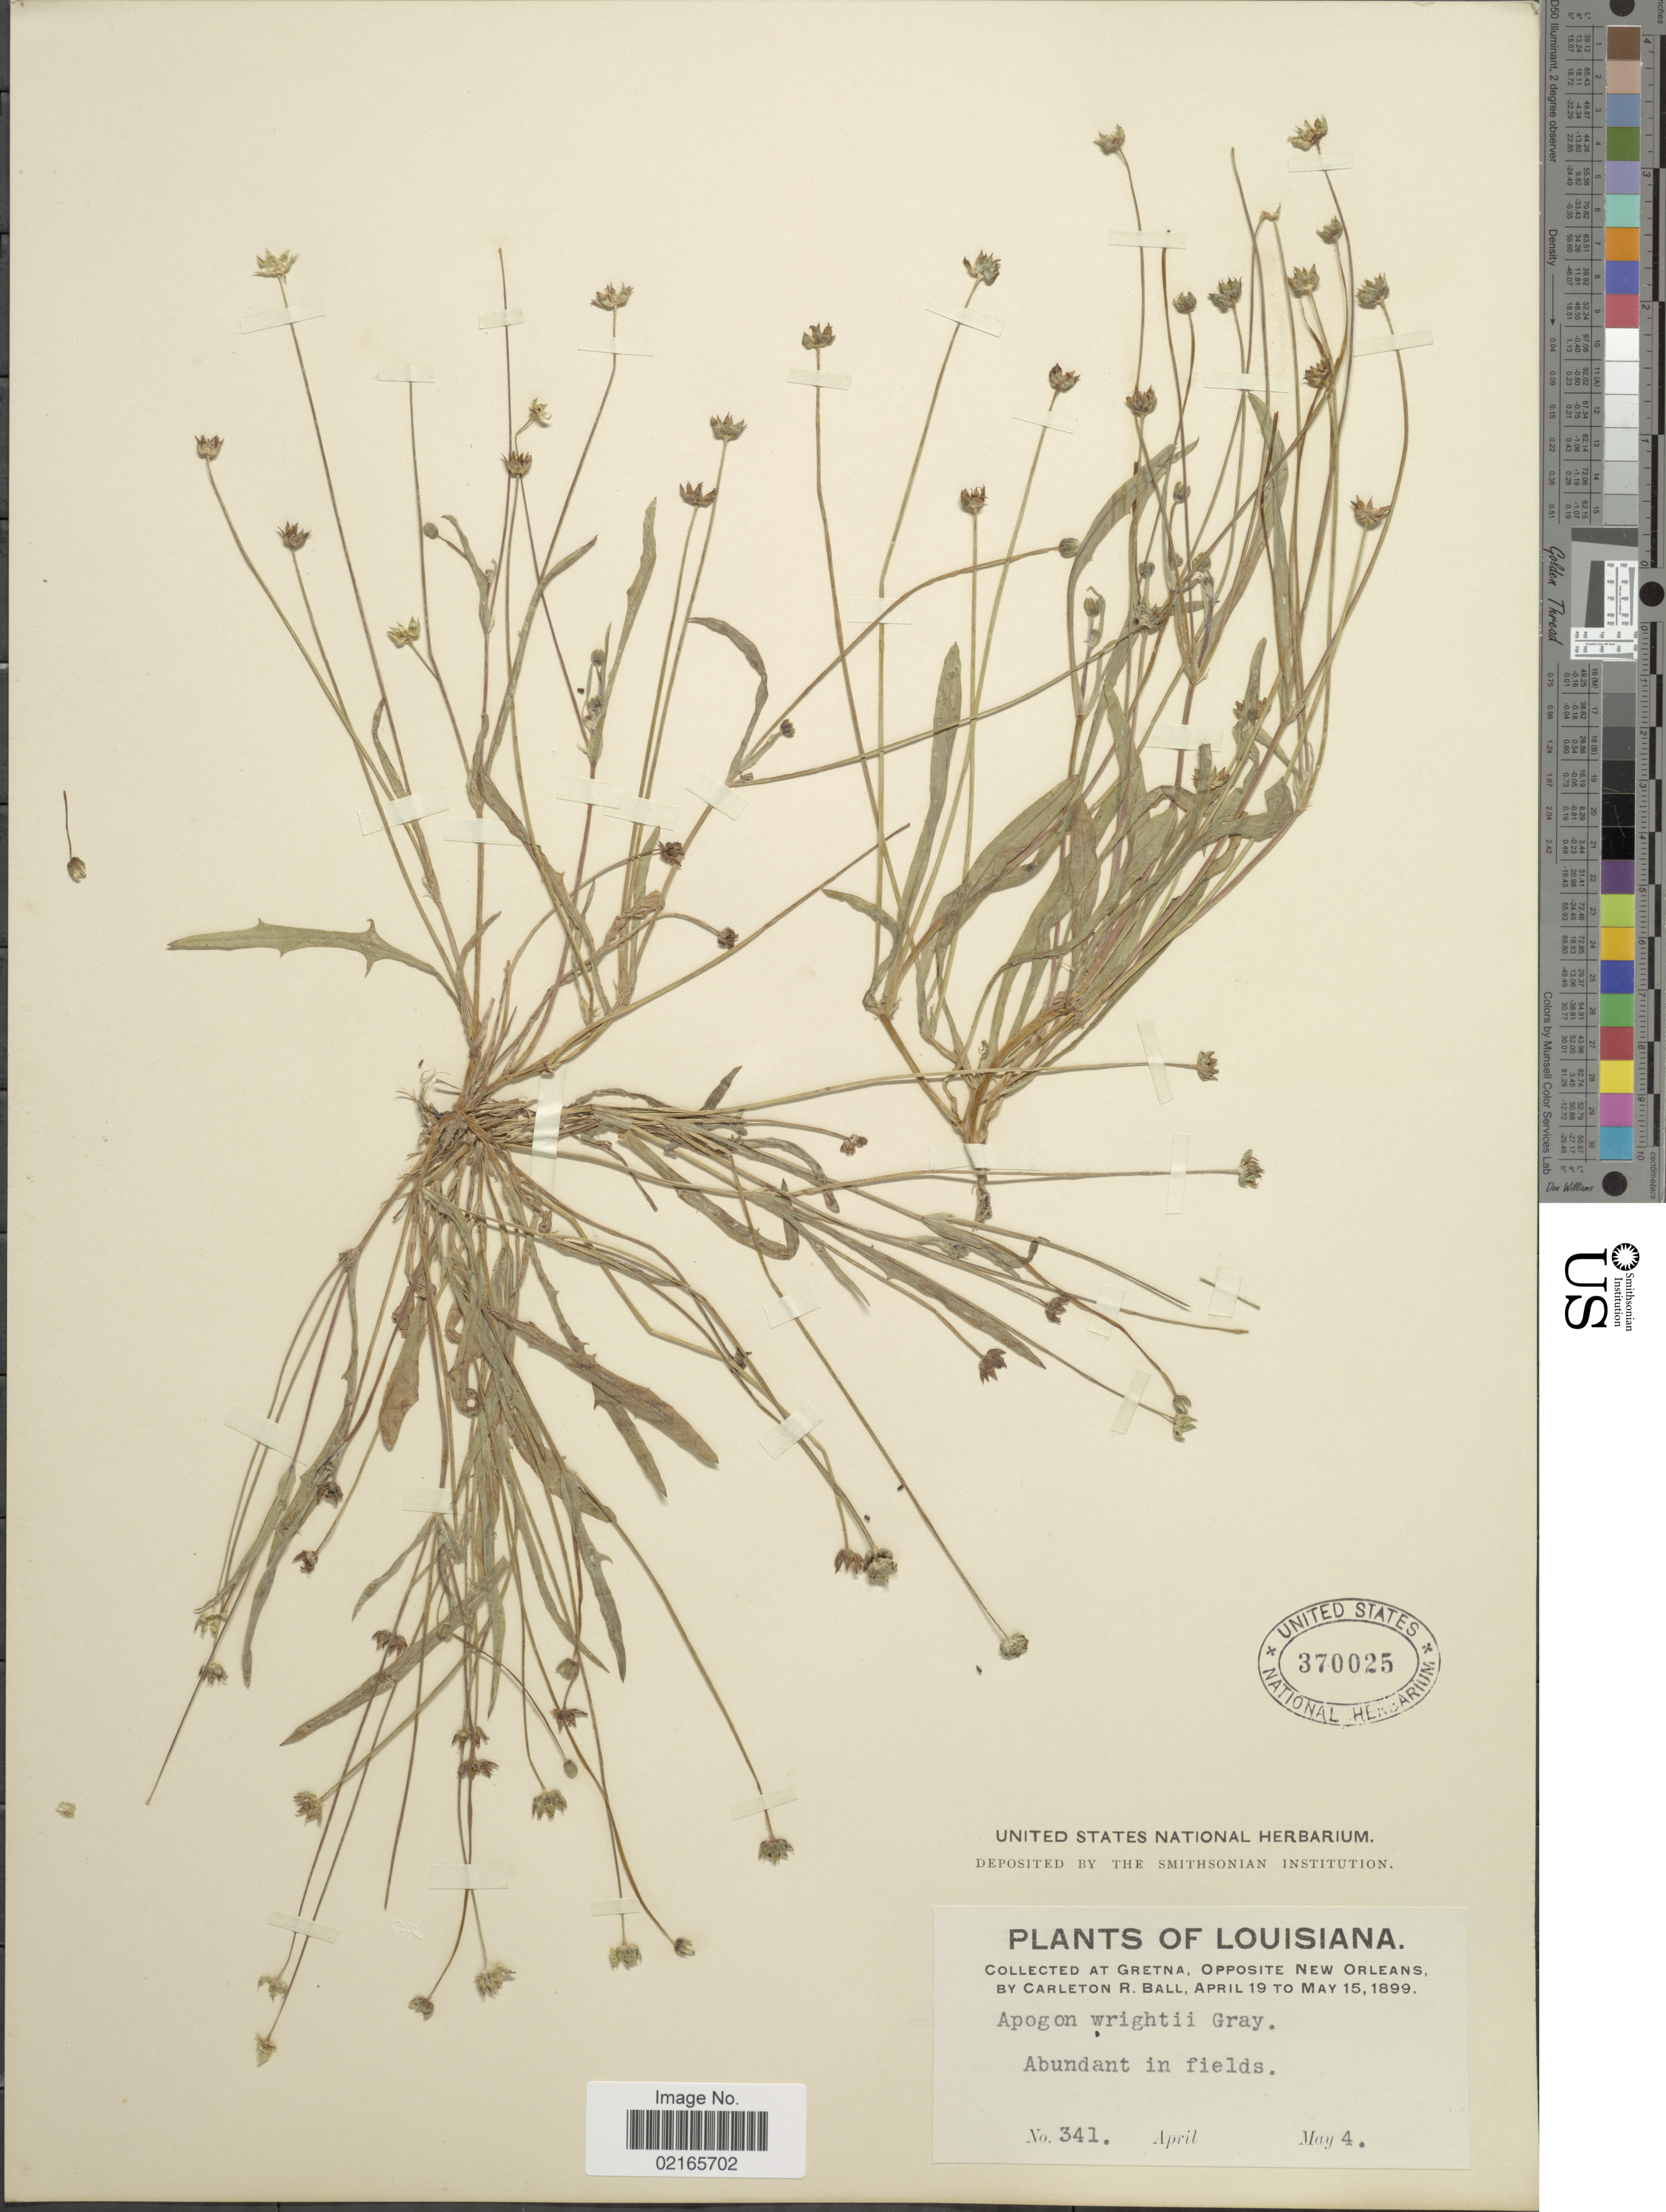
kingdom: Plantae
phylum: Tracheophyta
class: Magnoliopsida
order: Asterales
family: Asteraceae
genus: Krigia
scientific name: Krigia oppositifolia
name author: Raf.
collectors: C. R. Ball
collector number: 341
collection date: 1899-04-19/1899-05-04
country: United States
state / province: Louisiana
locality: Gretna, opposite New Orleans, abundant in fields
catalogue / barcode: US 370025